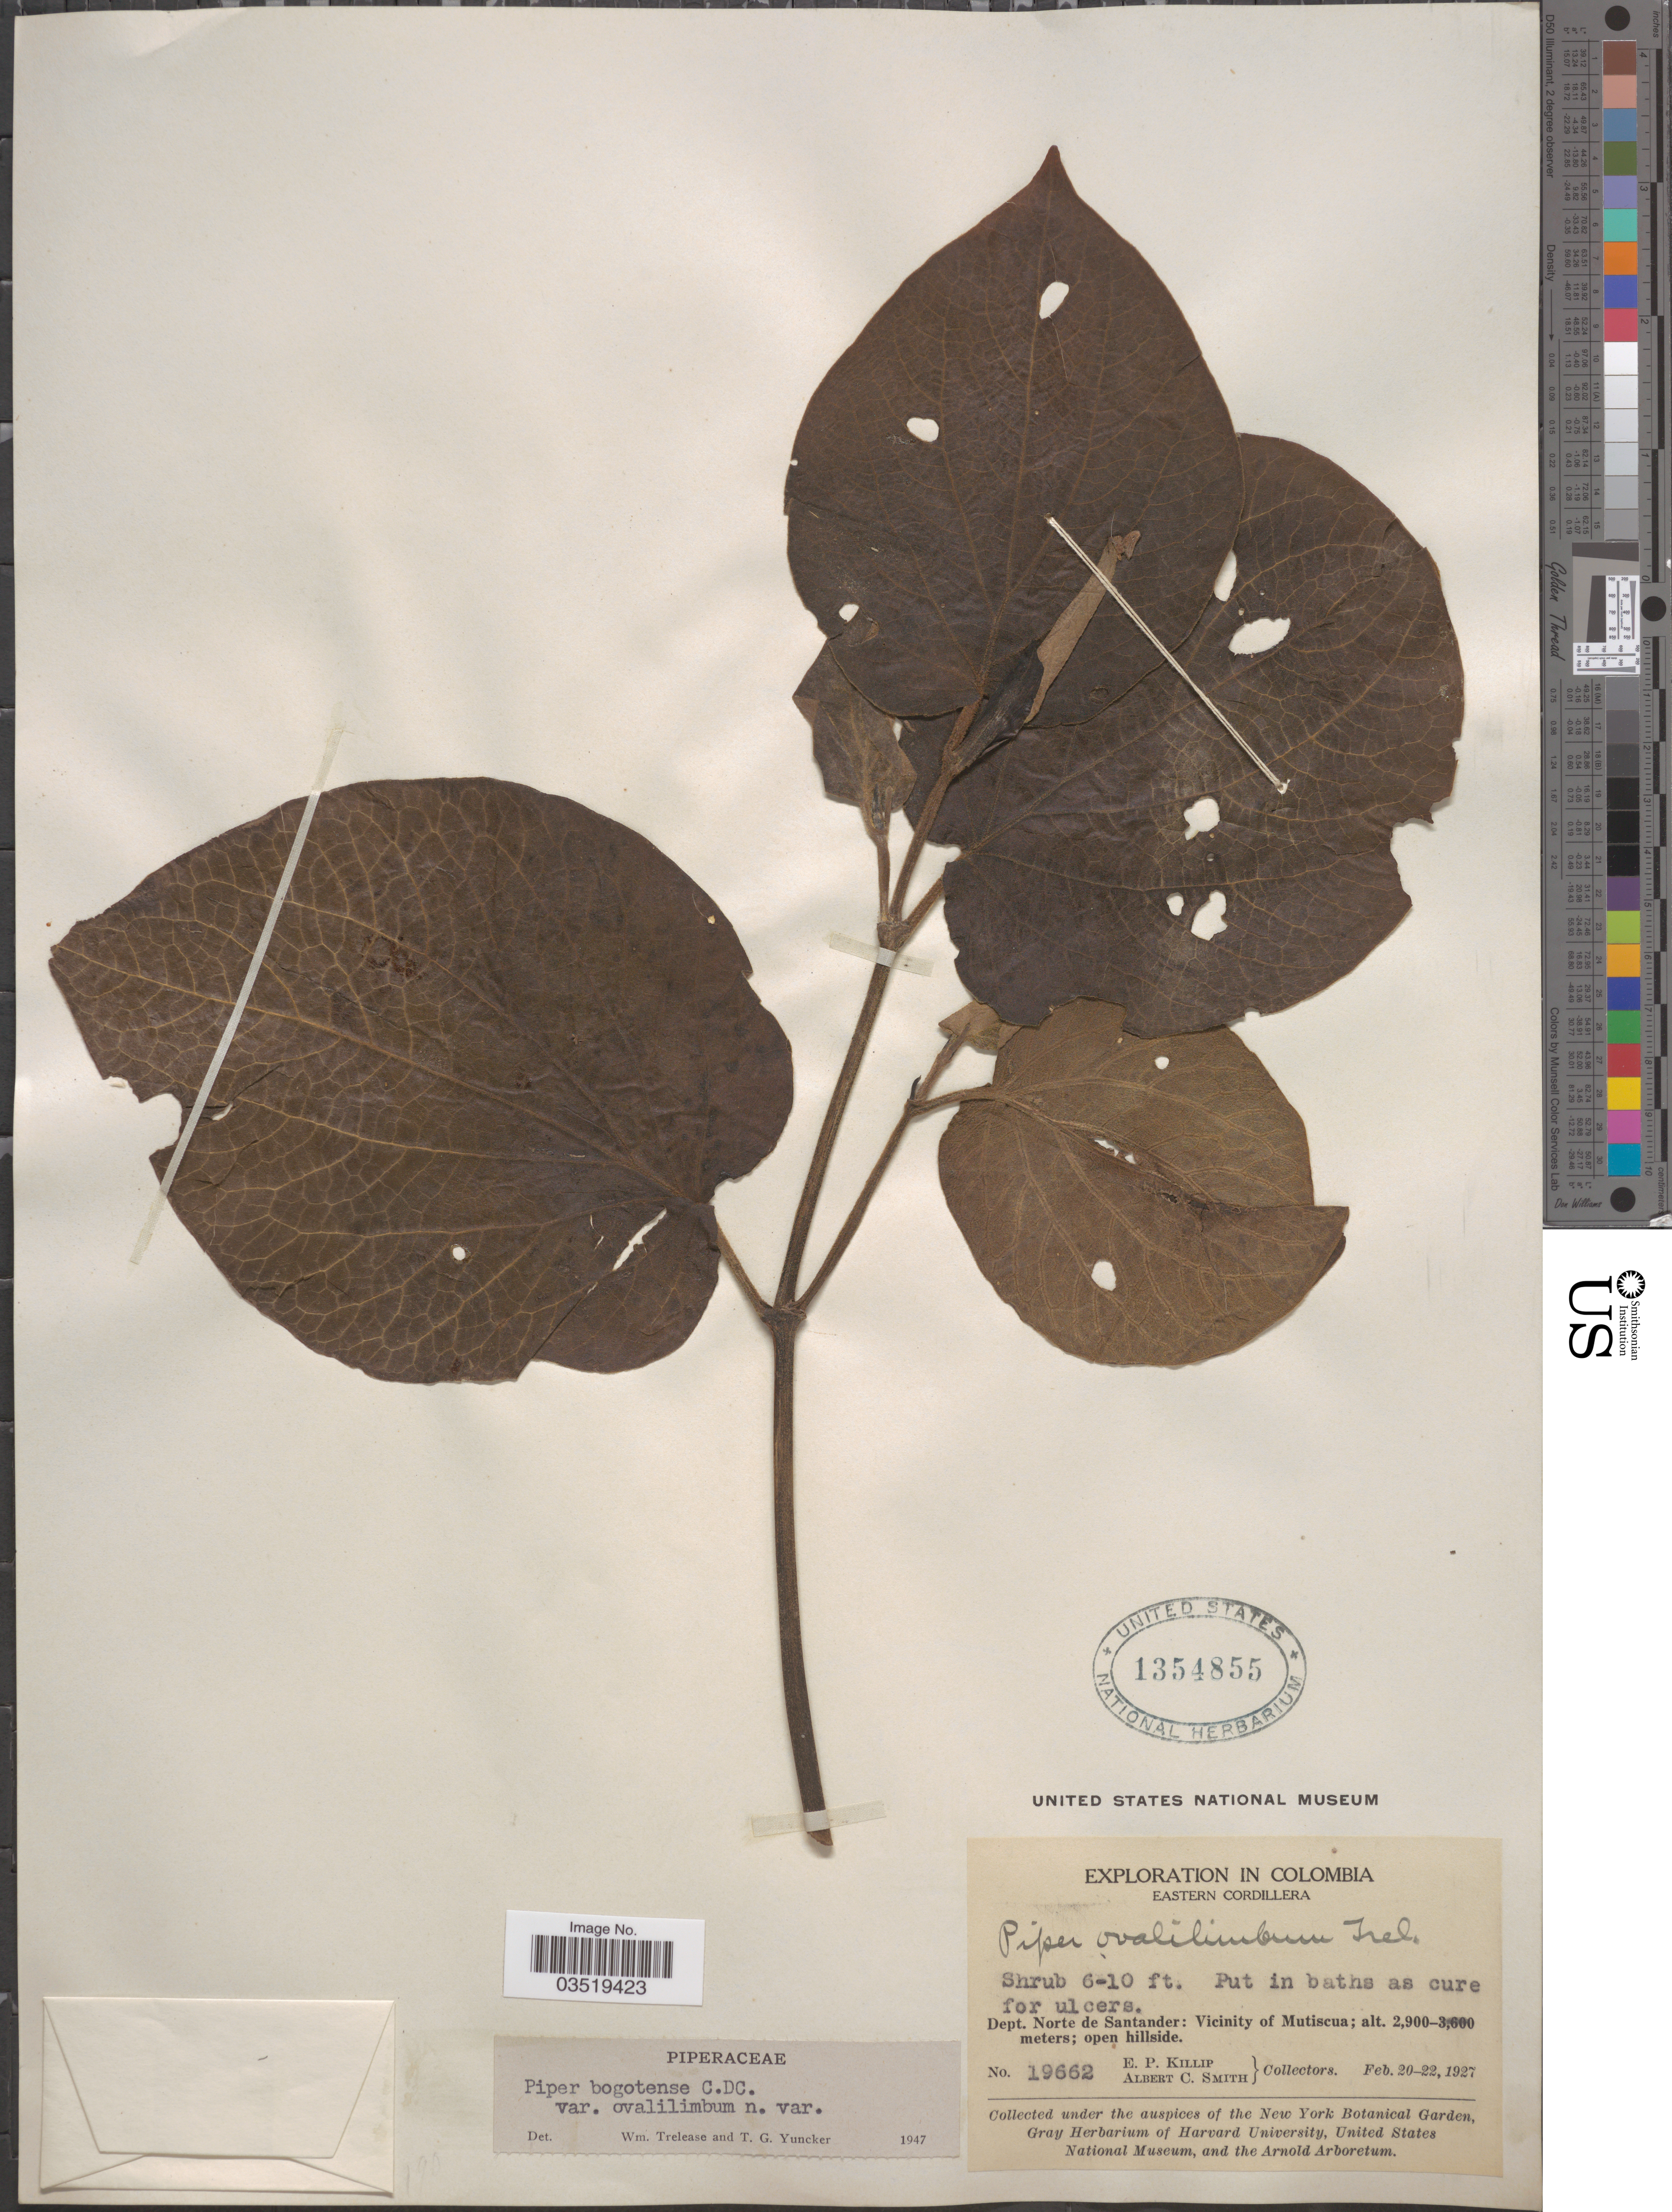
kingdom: Plantae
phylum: Tracheophyta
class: Magnoliopsida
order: Piperales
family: Piperaceae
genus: Piper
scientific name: Piper bogotense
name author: C. DC.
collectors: E. P. Killip & A. C. Smith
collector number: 19662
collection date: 1927-02-20/1927-02-22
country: Colombia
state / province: Norte de Santander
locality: Eastern Cordillera. Dept. Norte de Santander: Vicinity of Mutiscua.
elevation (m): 2900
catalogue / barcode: US 1354855